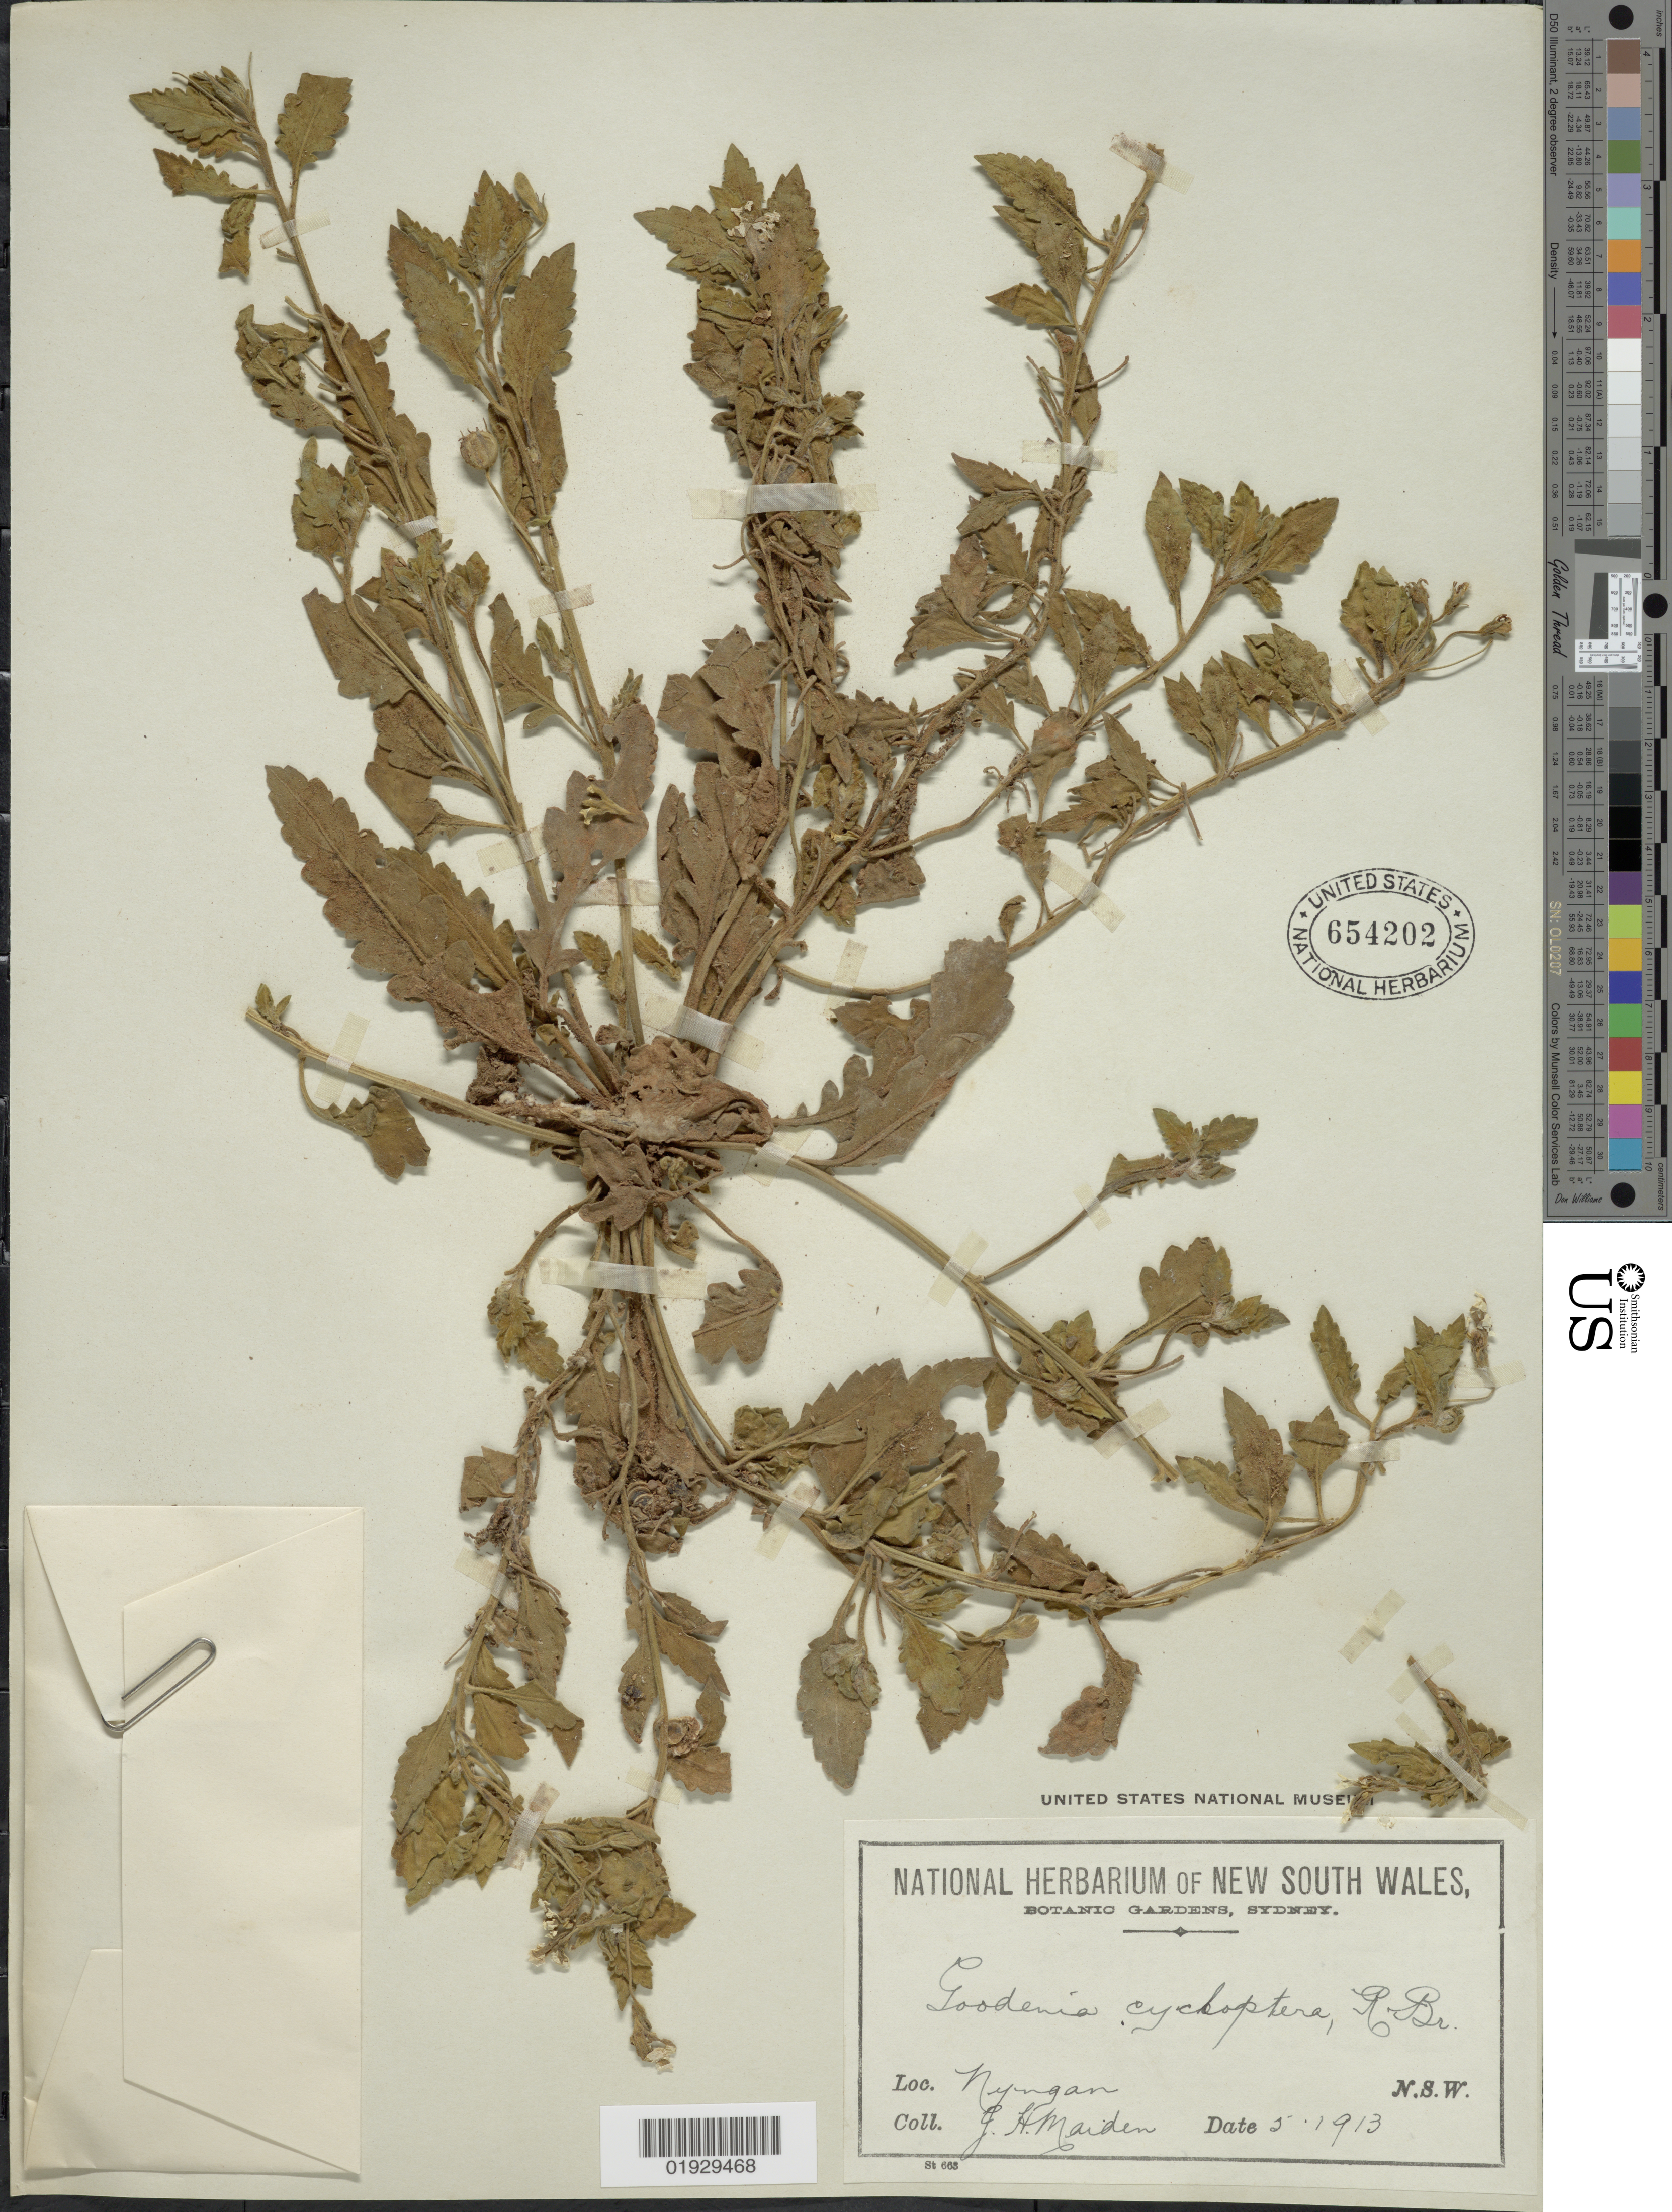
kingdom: Plantae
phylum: Tracheophyta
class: Magnoliopsida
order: Asterales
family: Goodeniaceae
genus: Goodenia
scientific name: Goodenia cycloptera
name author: R. Br.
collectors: J. Maiden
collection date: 1913-05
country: Australia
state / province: New South Wales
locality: Nyngan, N.S.W.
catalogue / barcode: US 654202